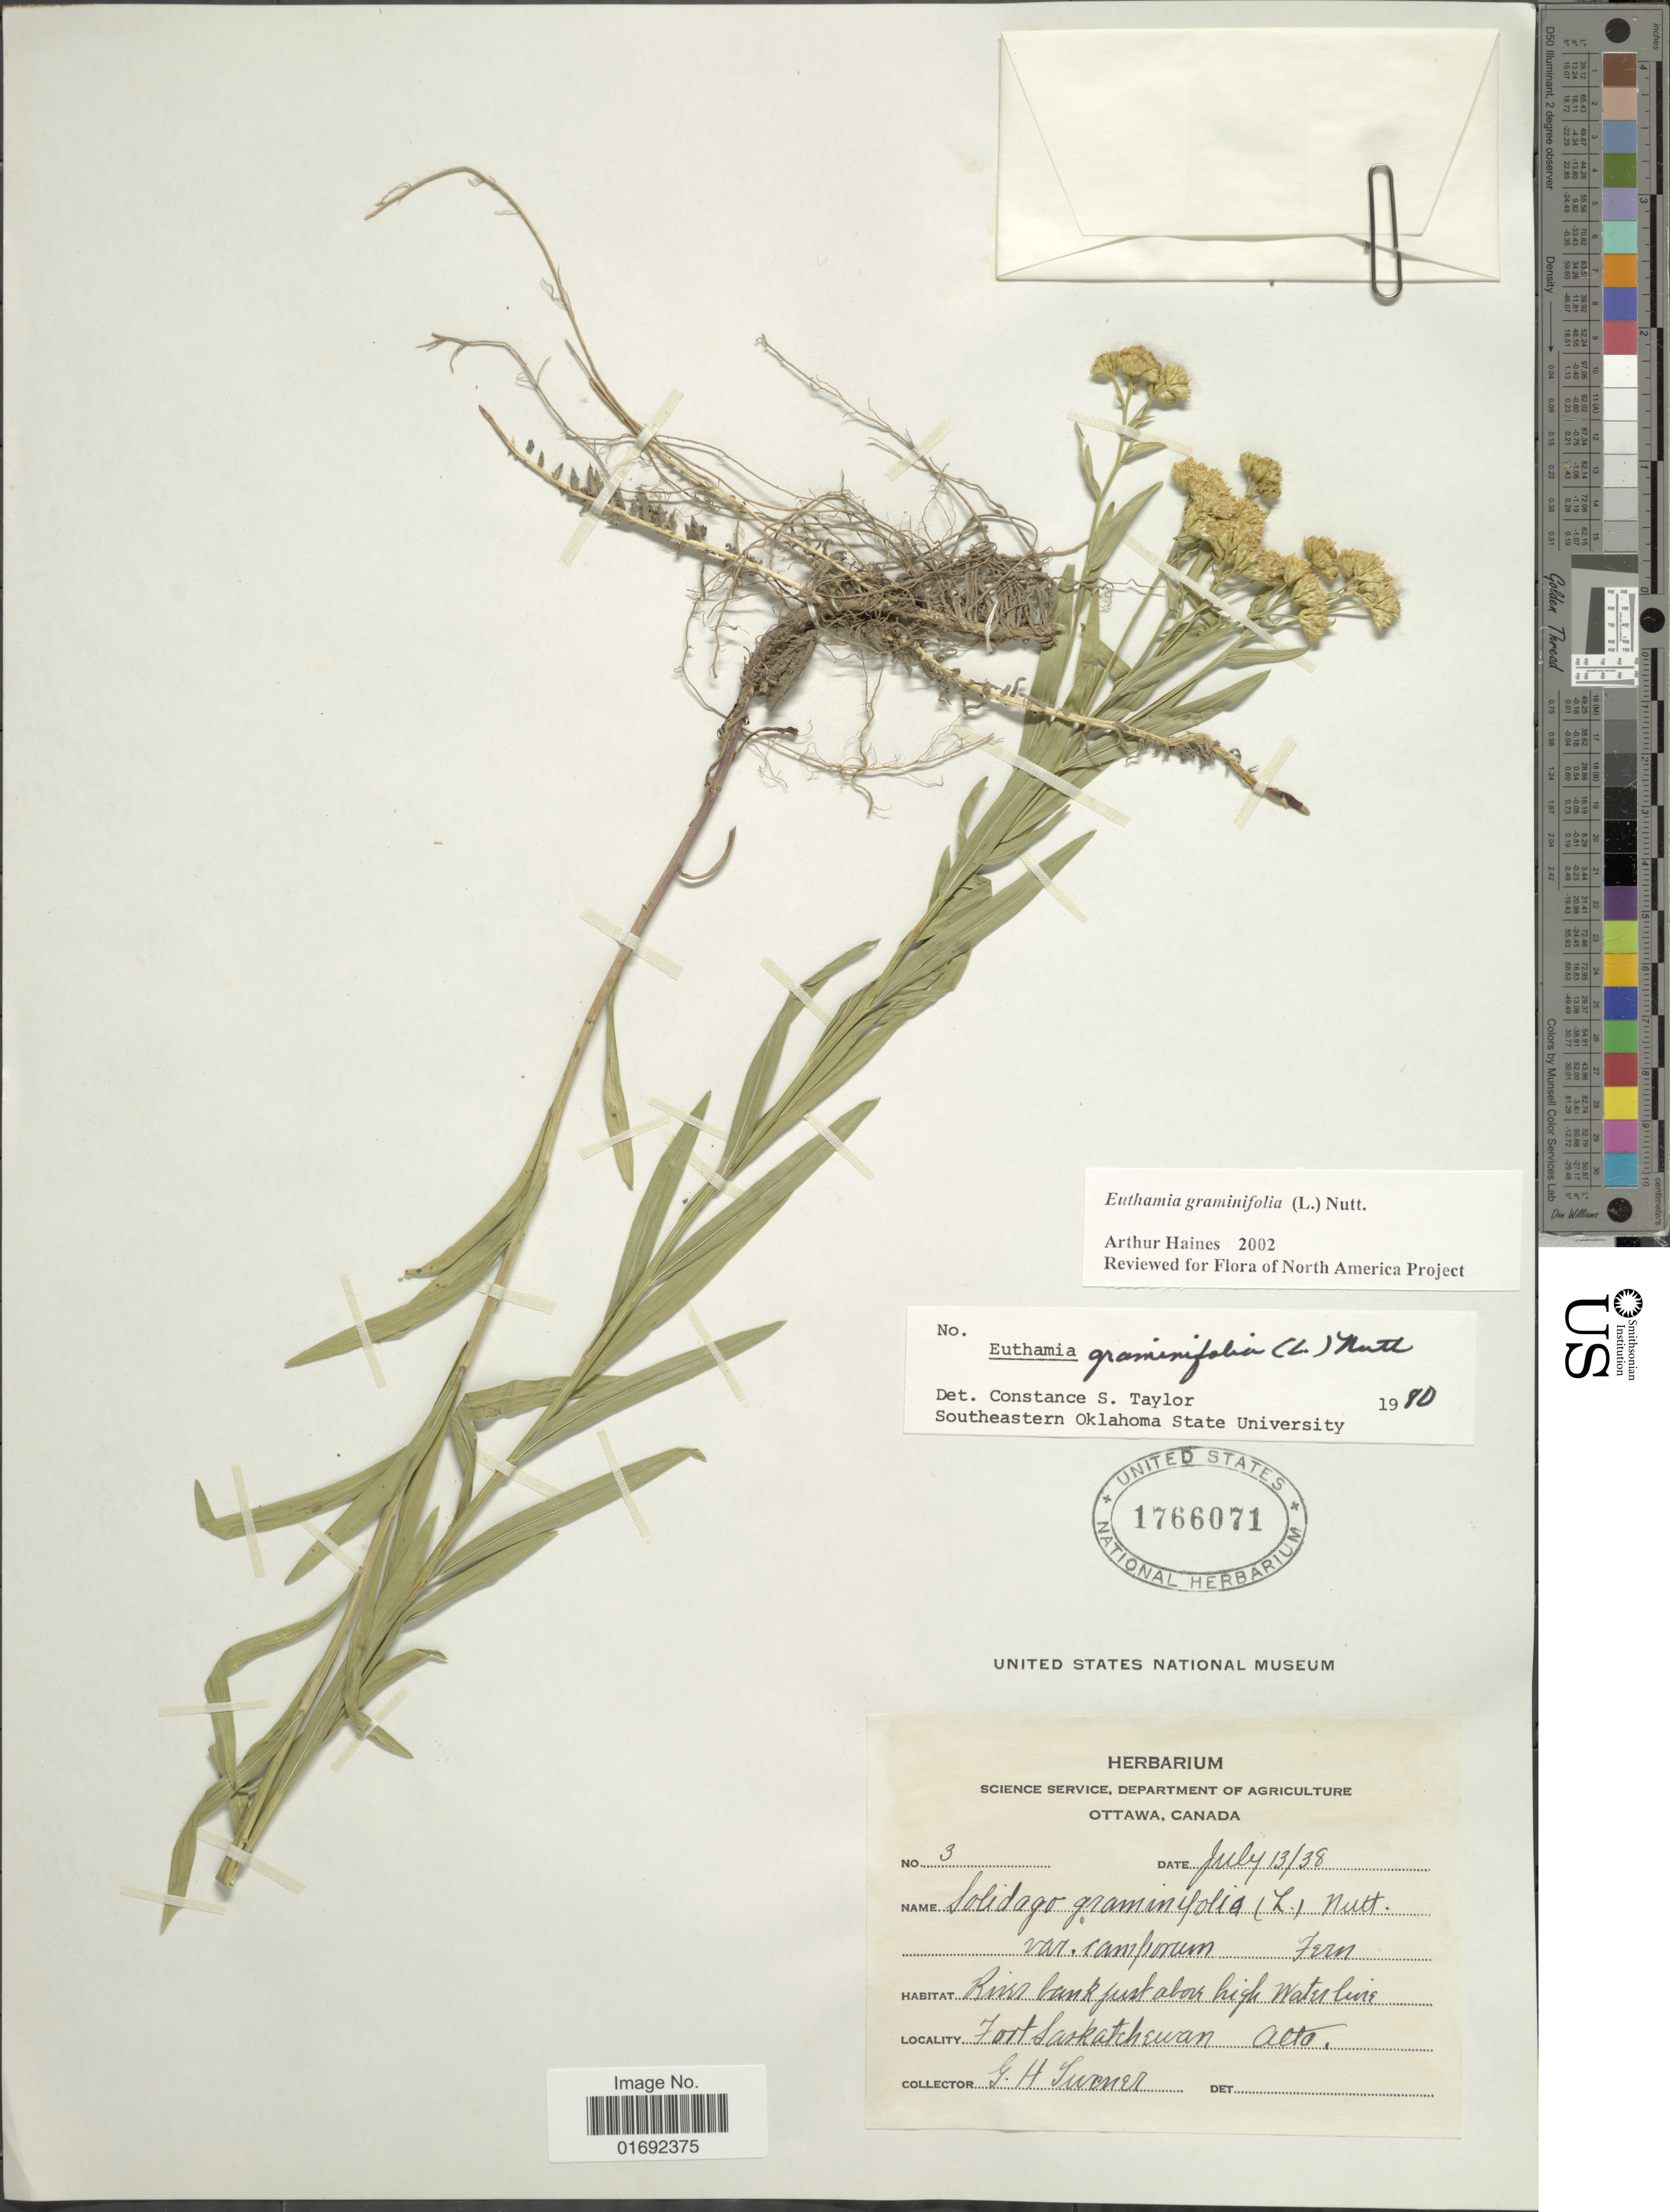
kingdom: Plantae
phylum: Tracheophyta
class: Magnoliopsida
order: Asterales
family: Asteraceae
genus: Euthamia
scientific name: Euthamia graminifolia var. major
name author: (Michx.) Moldenke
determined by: Urbatsch, Lowell E., Curator (LSU), Louisiana State University (UNITED STATES)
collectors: G. H. Turner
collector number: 3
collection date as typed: Transcribed d/m/y: 13/7/38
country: Canada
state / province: Alberta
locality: Fort Saskatchewan, Alta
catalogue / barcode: US 1766071